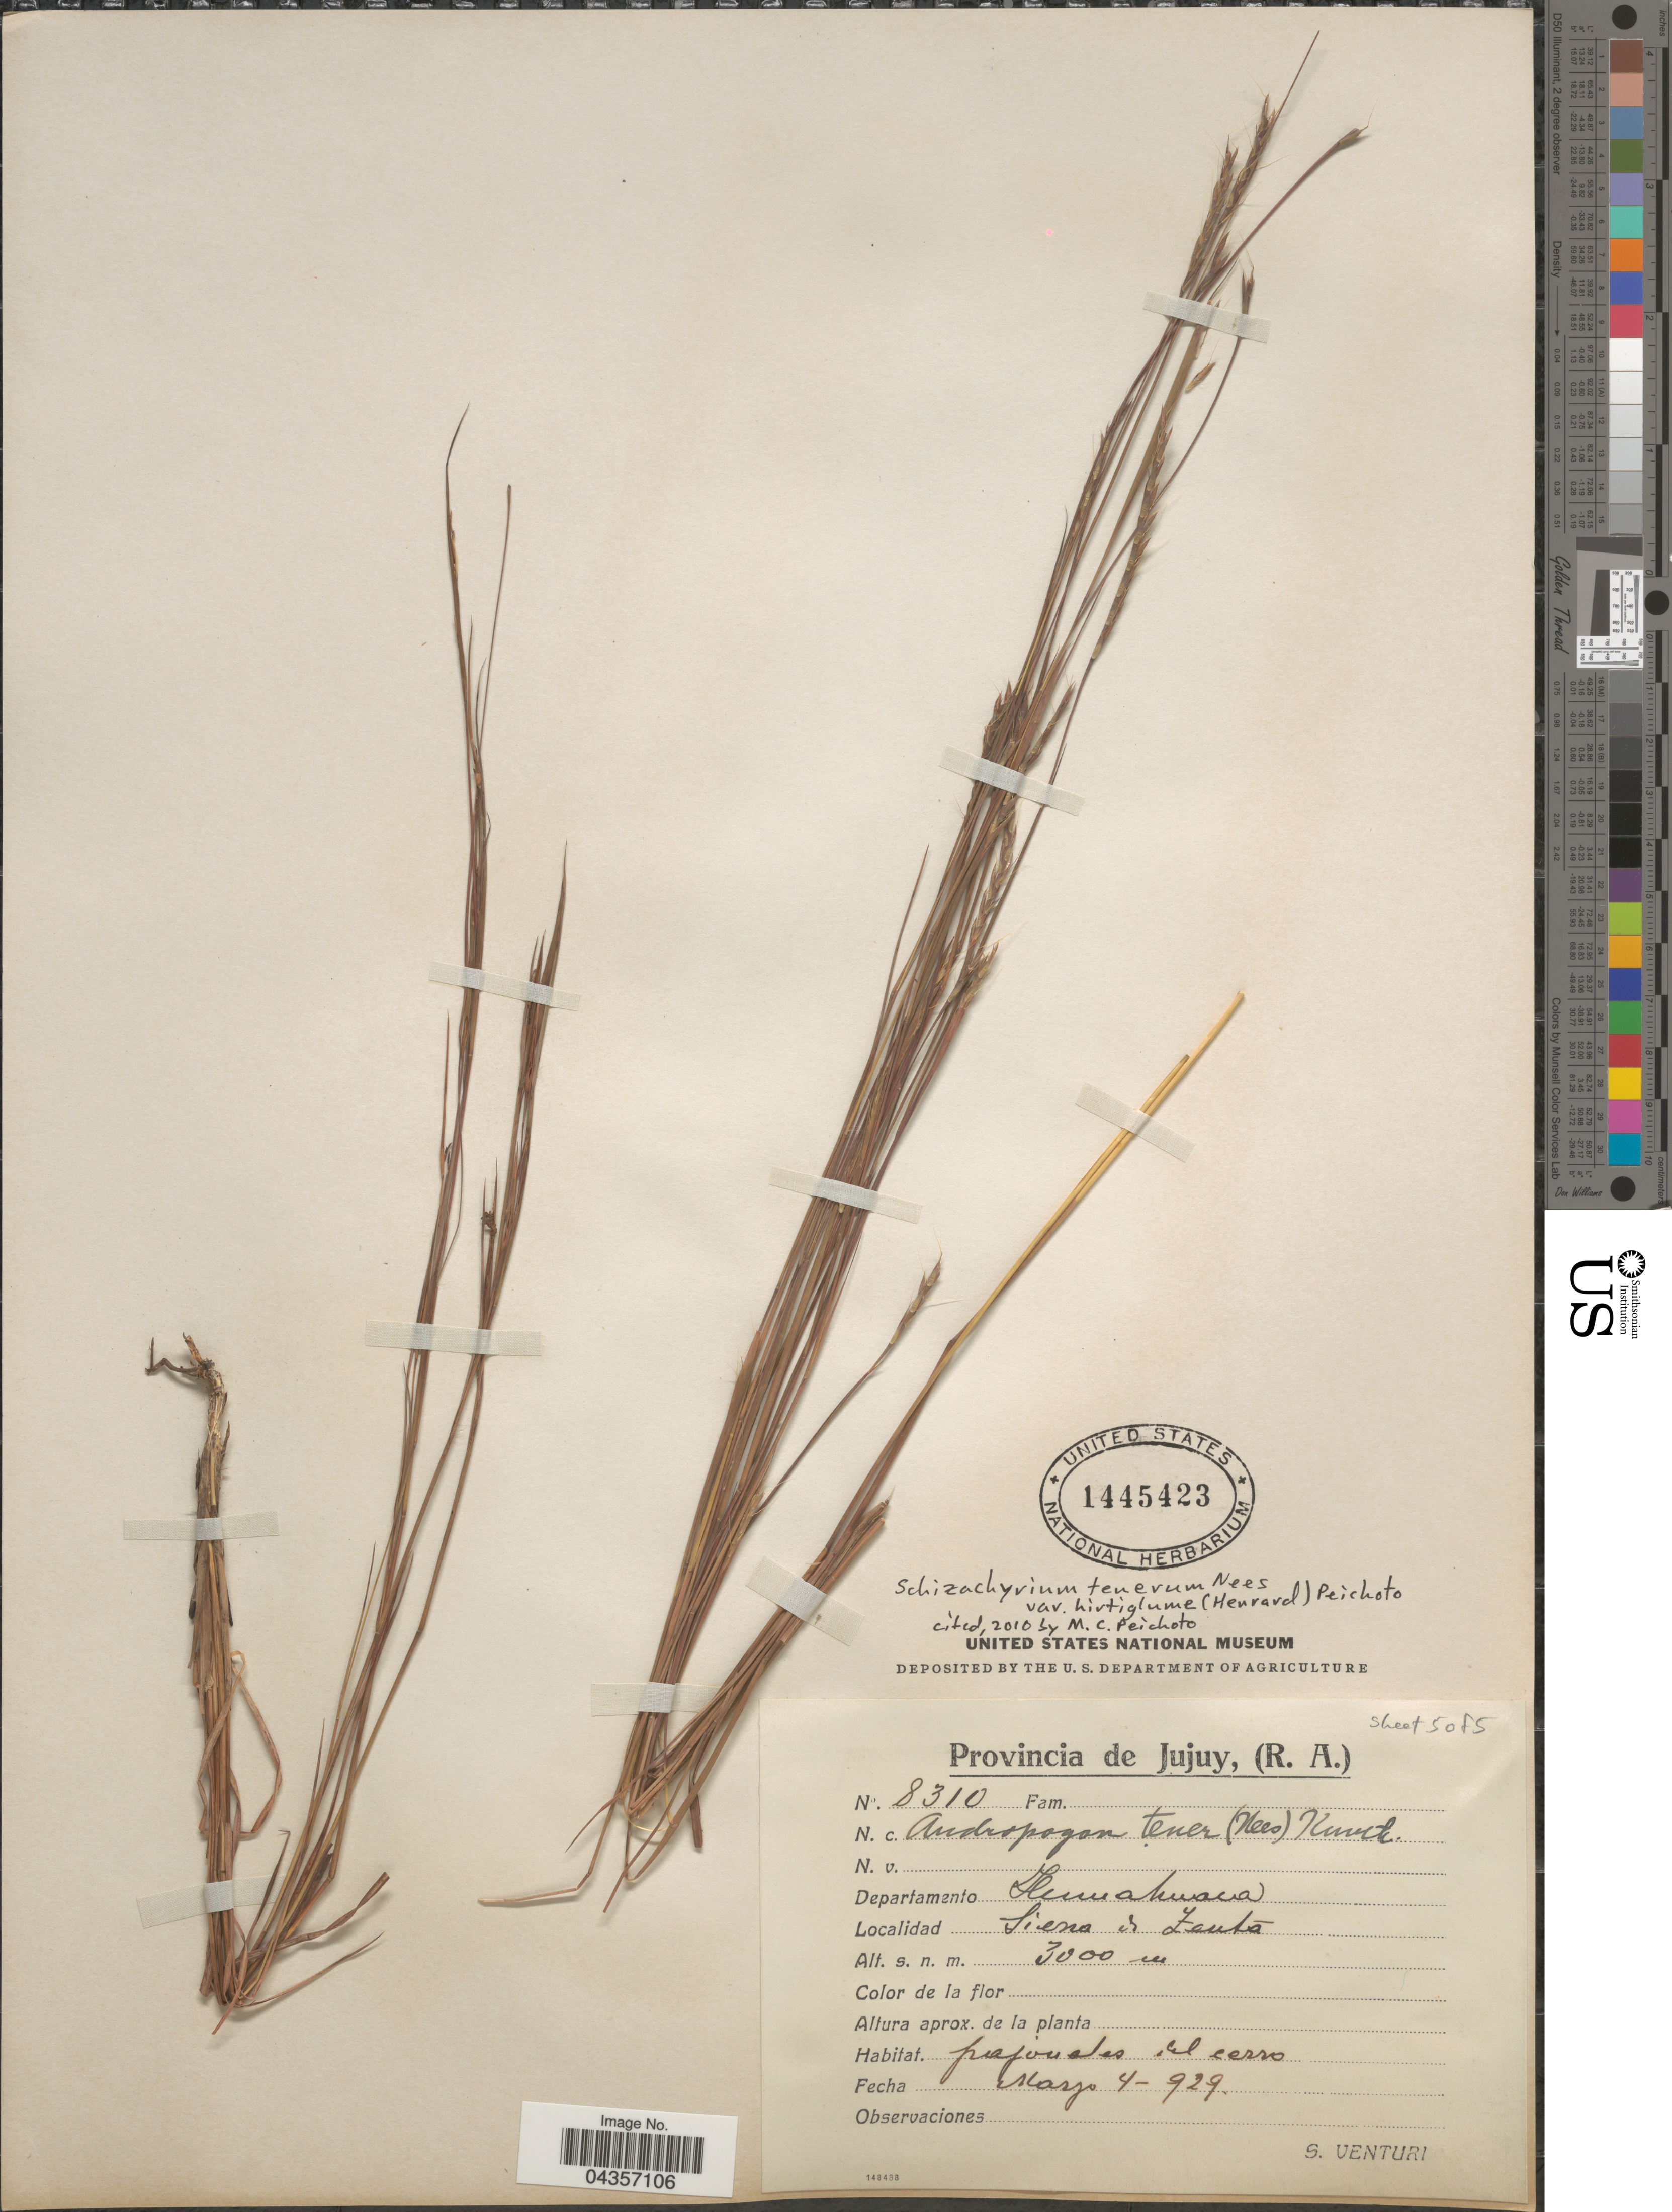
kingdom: Plantae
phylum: Tracheophyta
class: Liliopsida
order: Poales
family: Poaceae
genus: Schizachyrium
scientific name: Schizachyrium tenerum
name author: Nees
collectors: S. Venturi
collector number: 8310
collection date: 1929-03-04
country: Argentina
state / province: Jujuy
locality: Departamento Huinahuaca. Sierra de Zenta.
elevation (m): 3000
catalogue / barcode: US 1445423